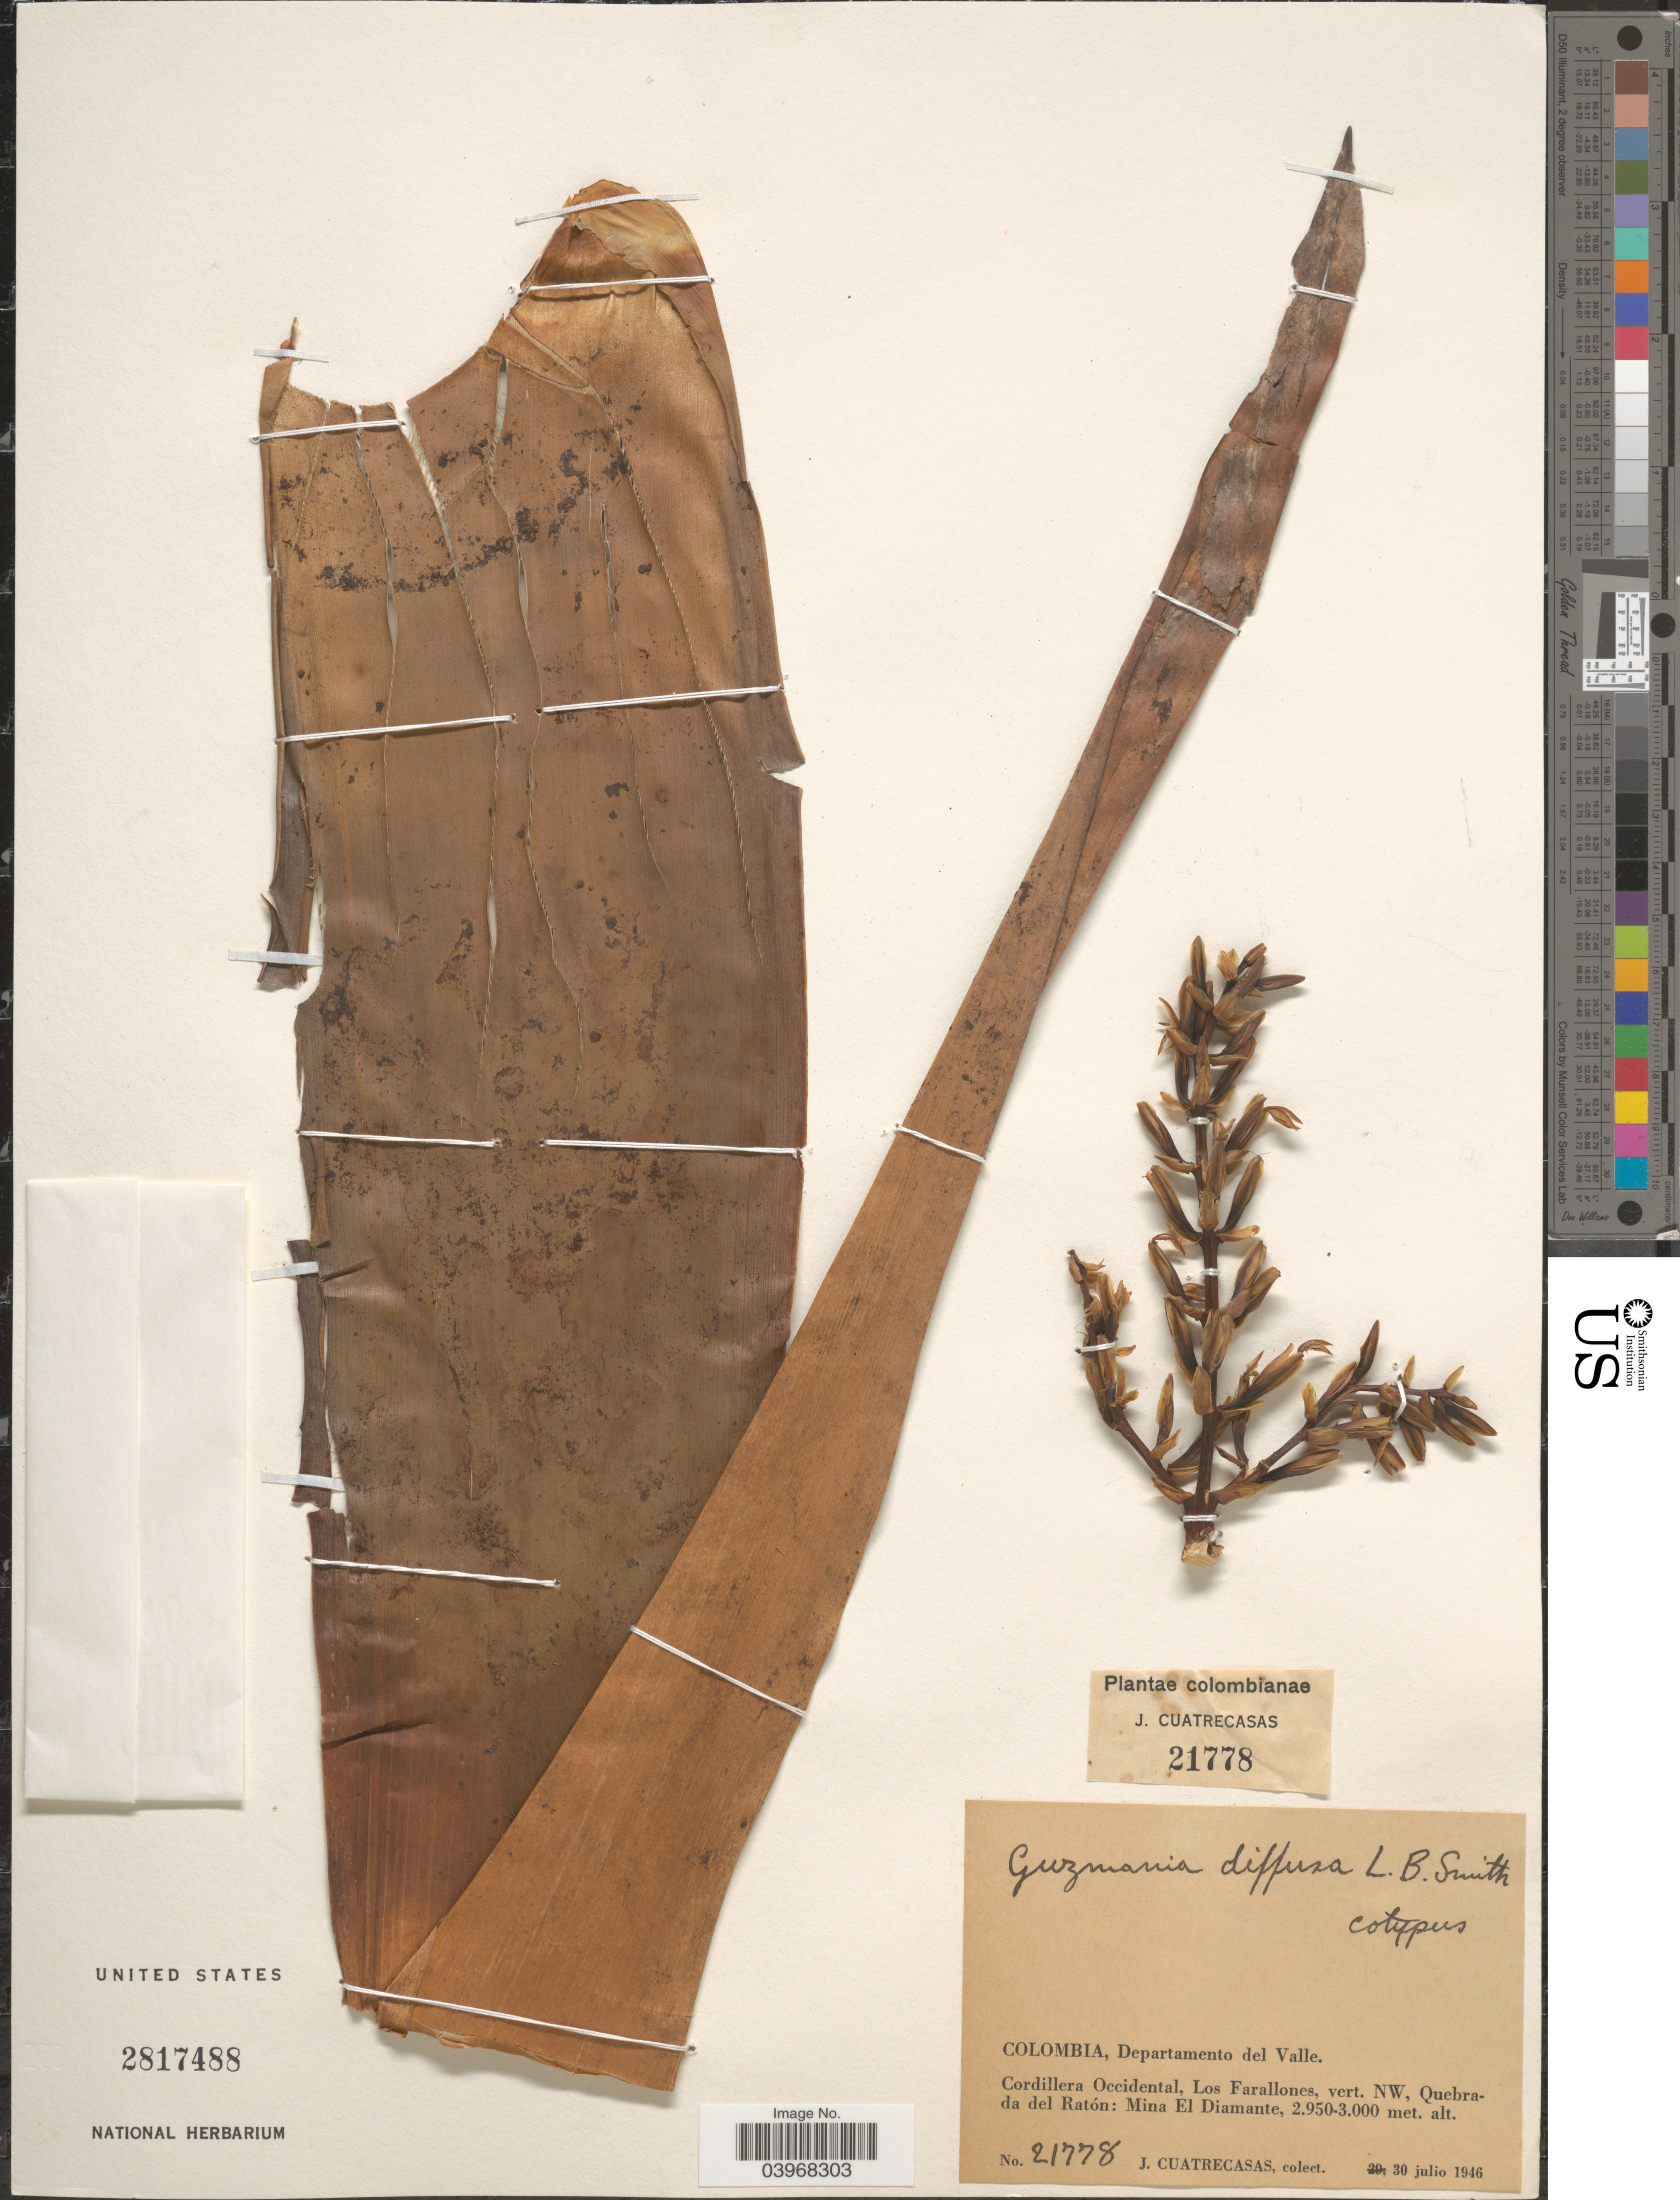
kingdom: Plantae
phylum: Tracheophyta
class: Liliopsida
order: Poales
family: Bromeliaceae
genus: Guzmania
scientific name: Guzmania diffusa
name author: L.B. Sm.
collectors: J. Cuatrecasas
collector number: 21778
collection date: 1946-07-30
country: Colombia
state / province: Valle del Cauca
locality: Departamento del Valle. Cordillera Occidental, Los Farallones, vert. NW, Quebrada del Ratón: Mina El Diamante.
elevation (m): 2950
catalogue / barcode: US 2817488